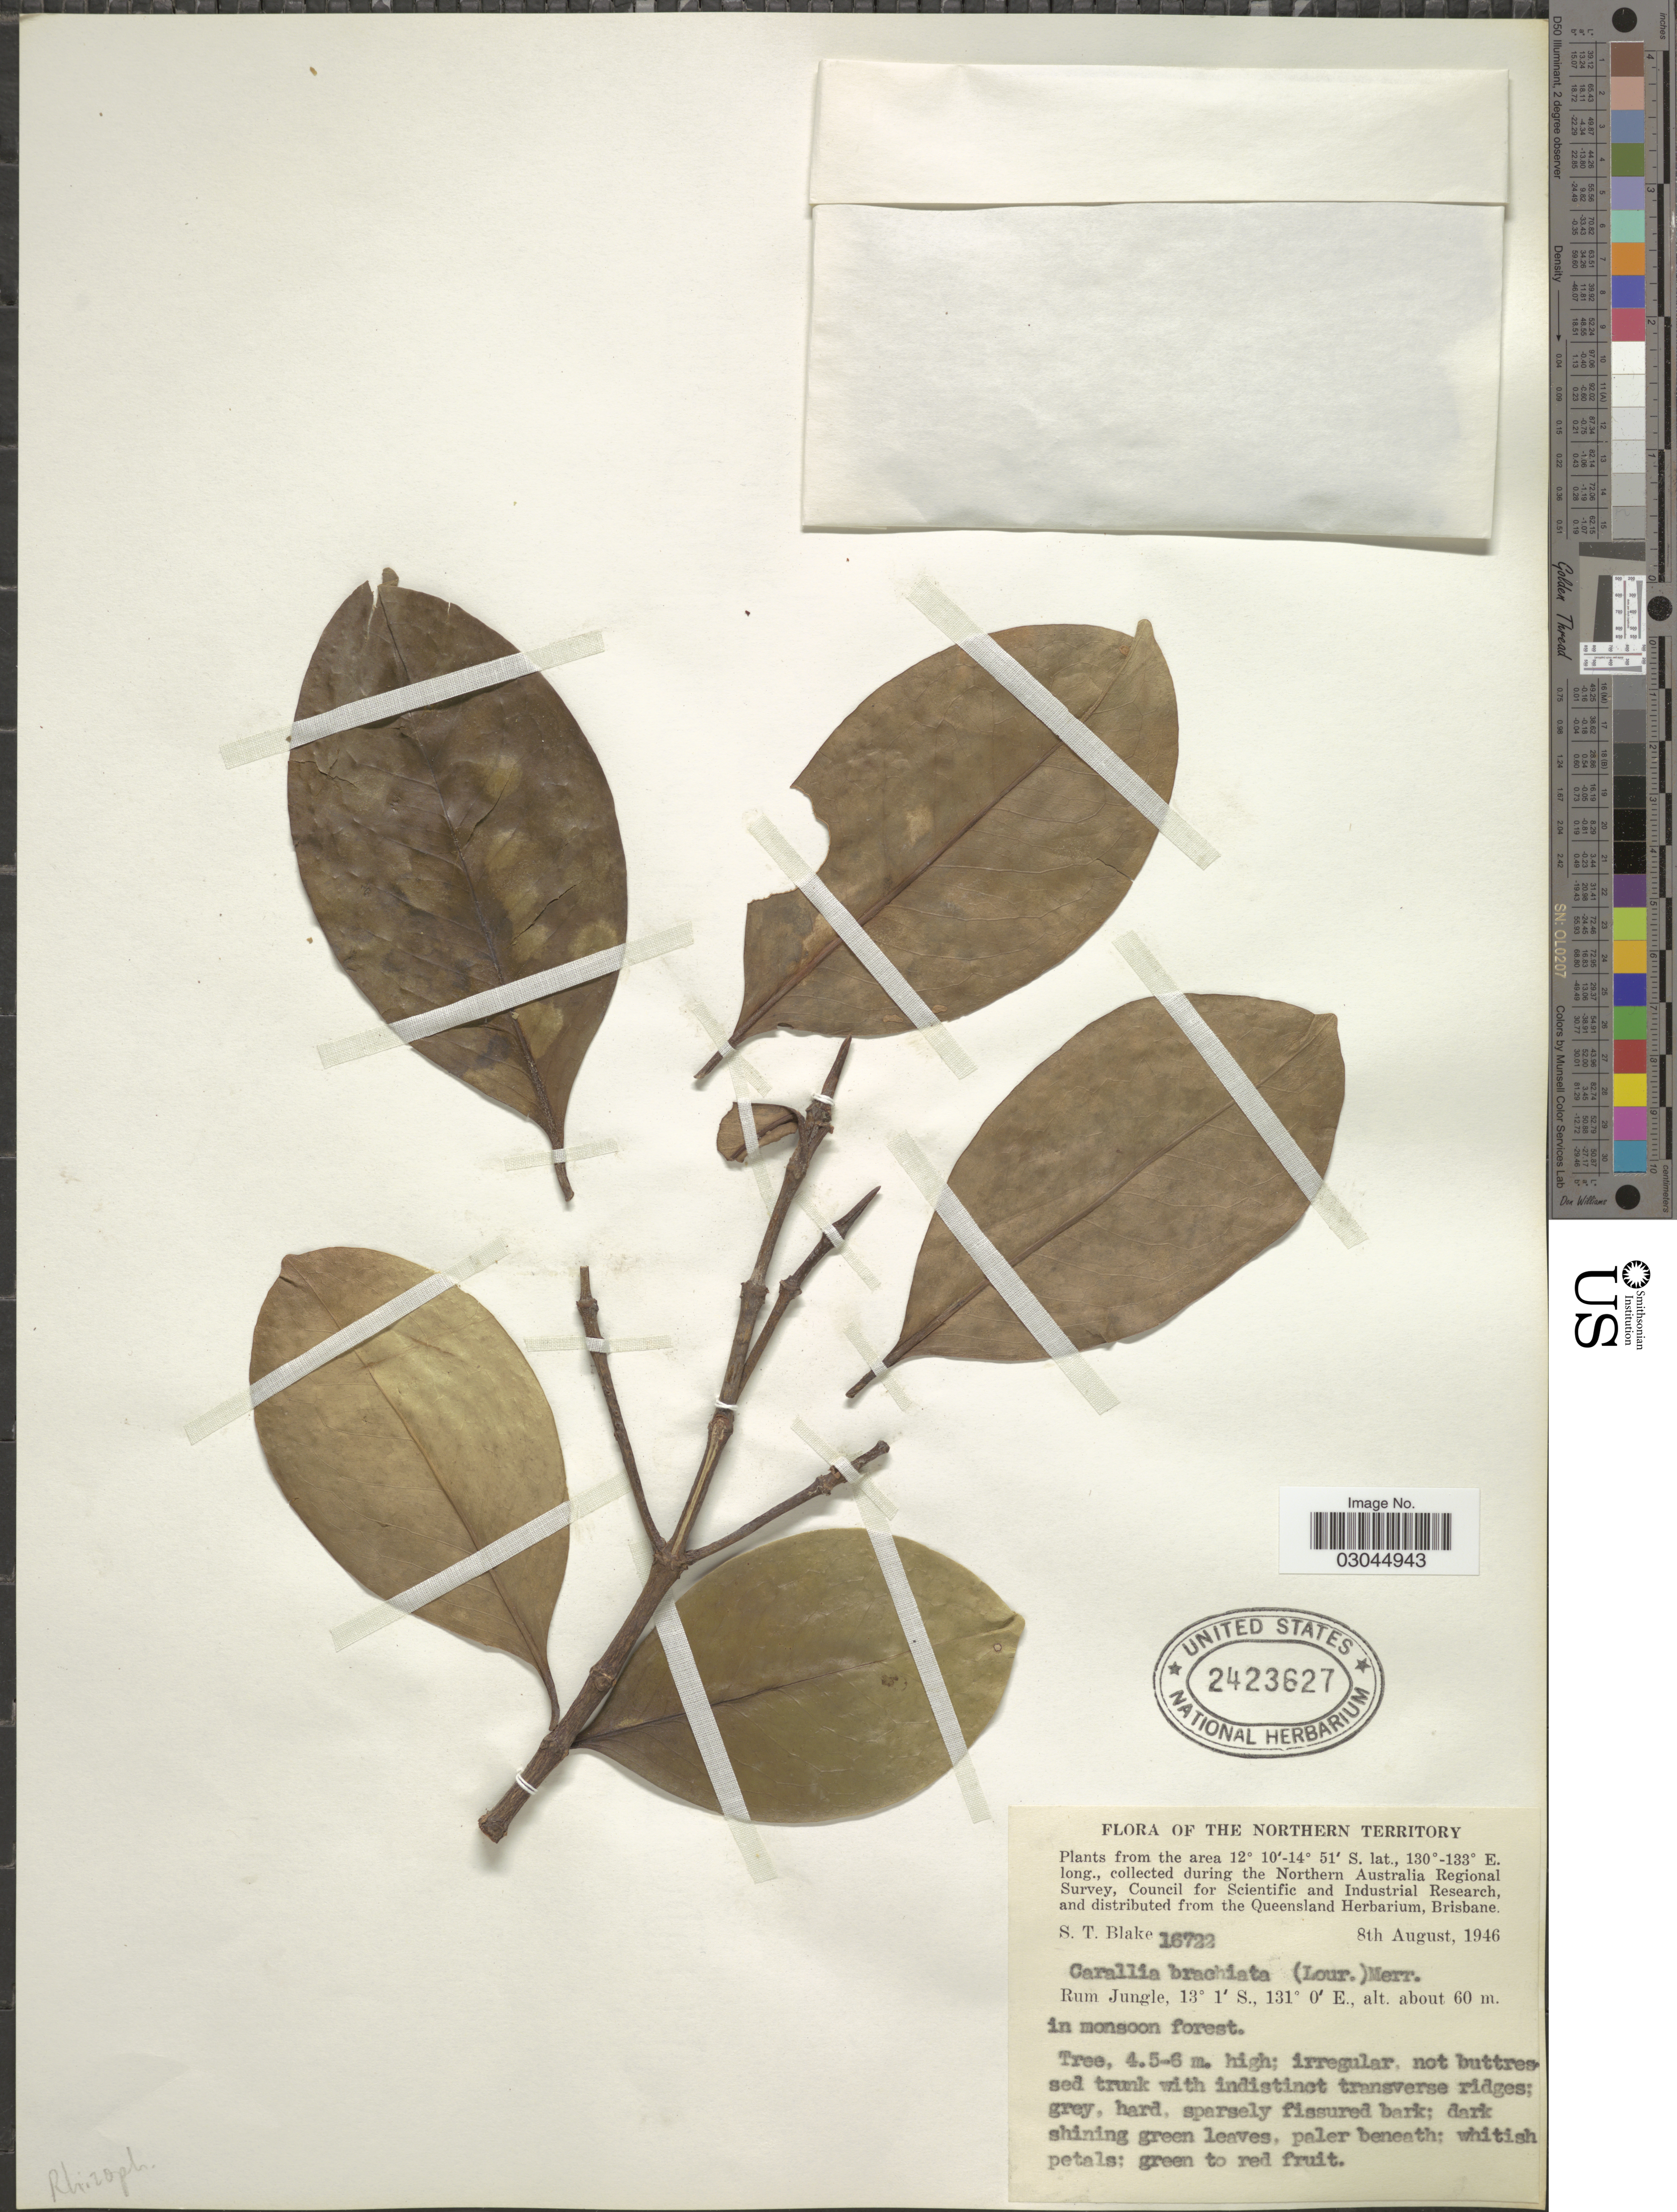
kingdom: Plantae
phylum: Tracheophyta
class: Magnoliopsida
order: Malpighiales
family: Rhizophoraceae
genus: Carallia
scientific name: Carallia brachiata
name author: (Lour.) Merr.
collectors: S. T. Blake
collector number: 16722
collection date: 1946-08-08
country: Australia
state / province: Northern Territory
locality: The Northern Territory, Rum Jungle.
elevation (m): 60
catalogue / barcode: US 2423627